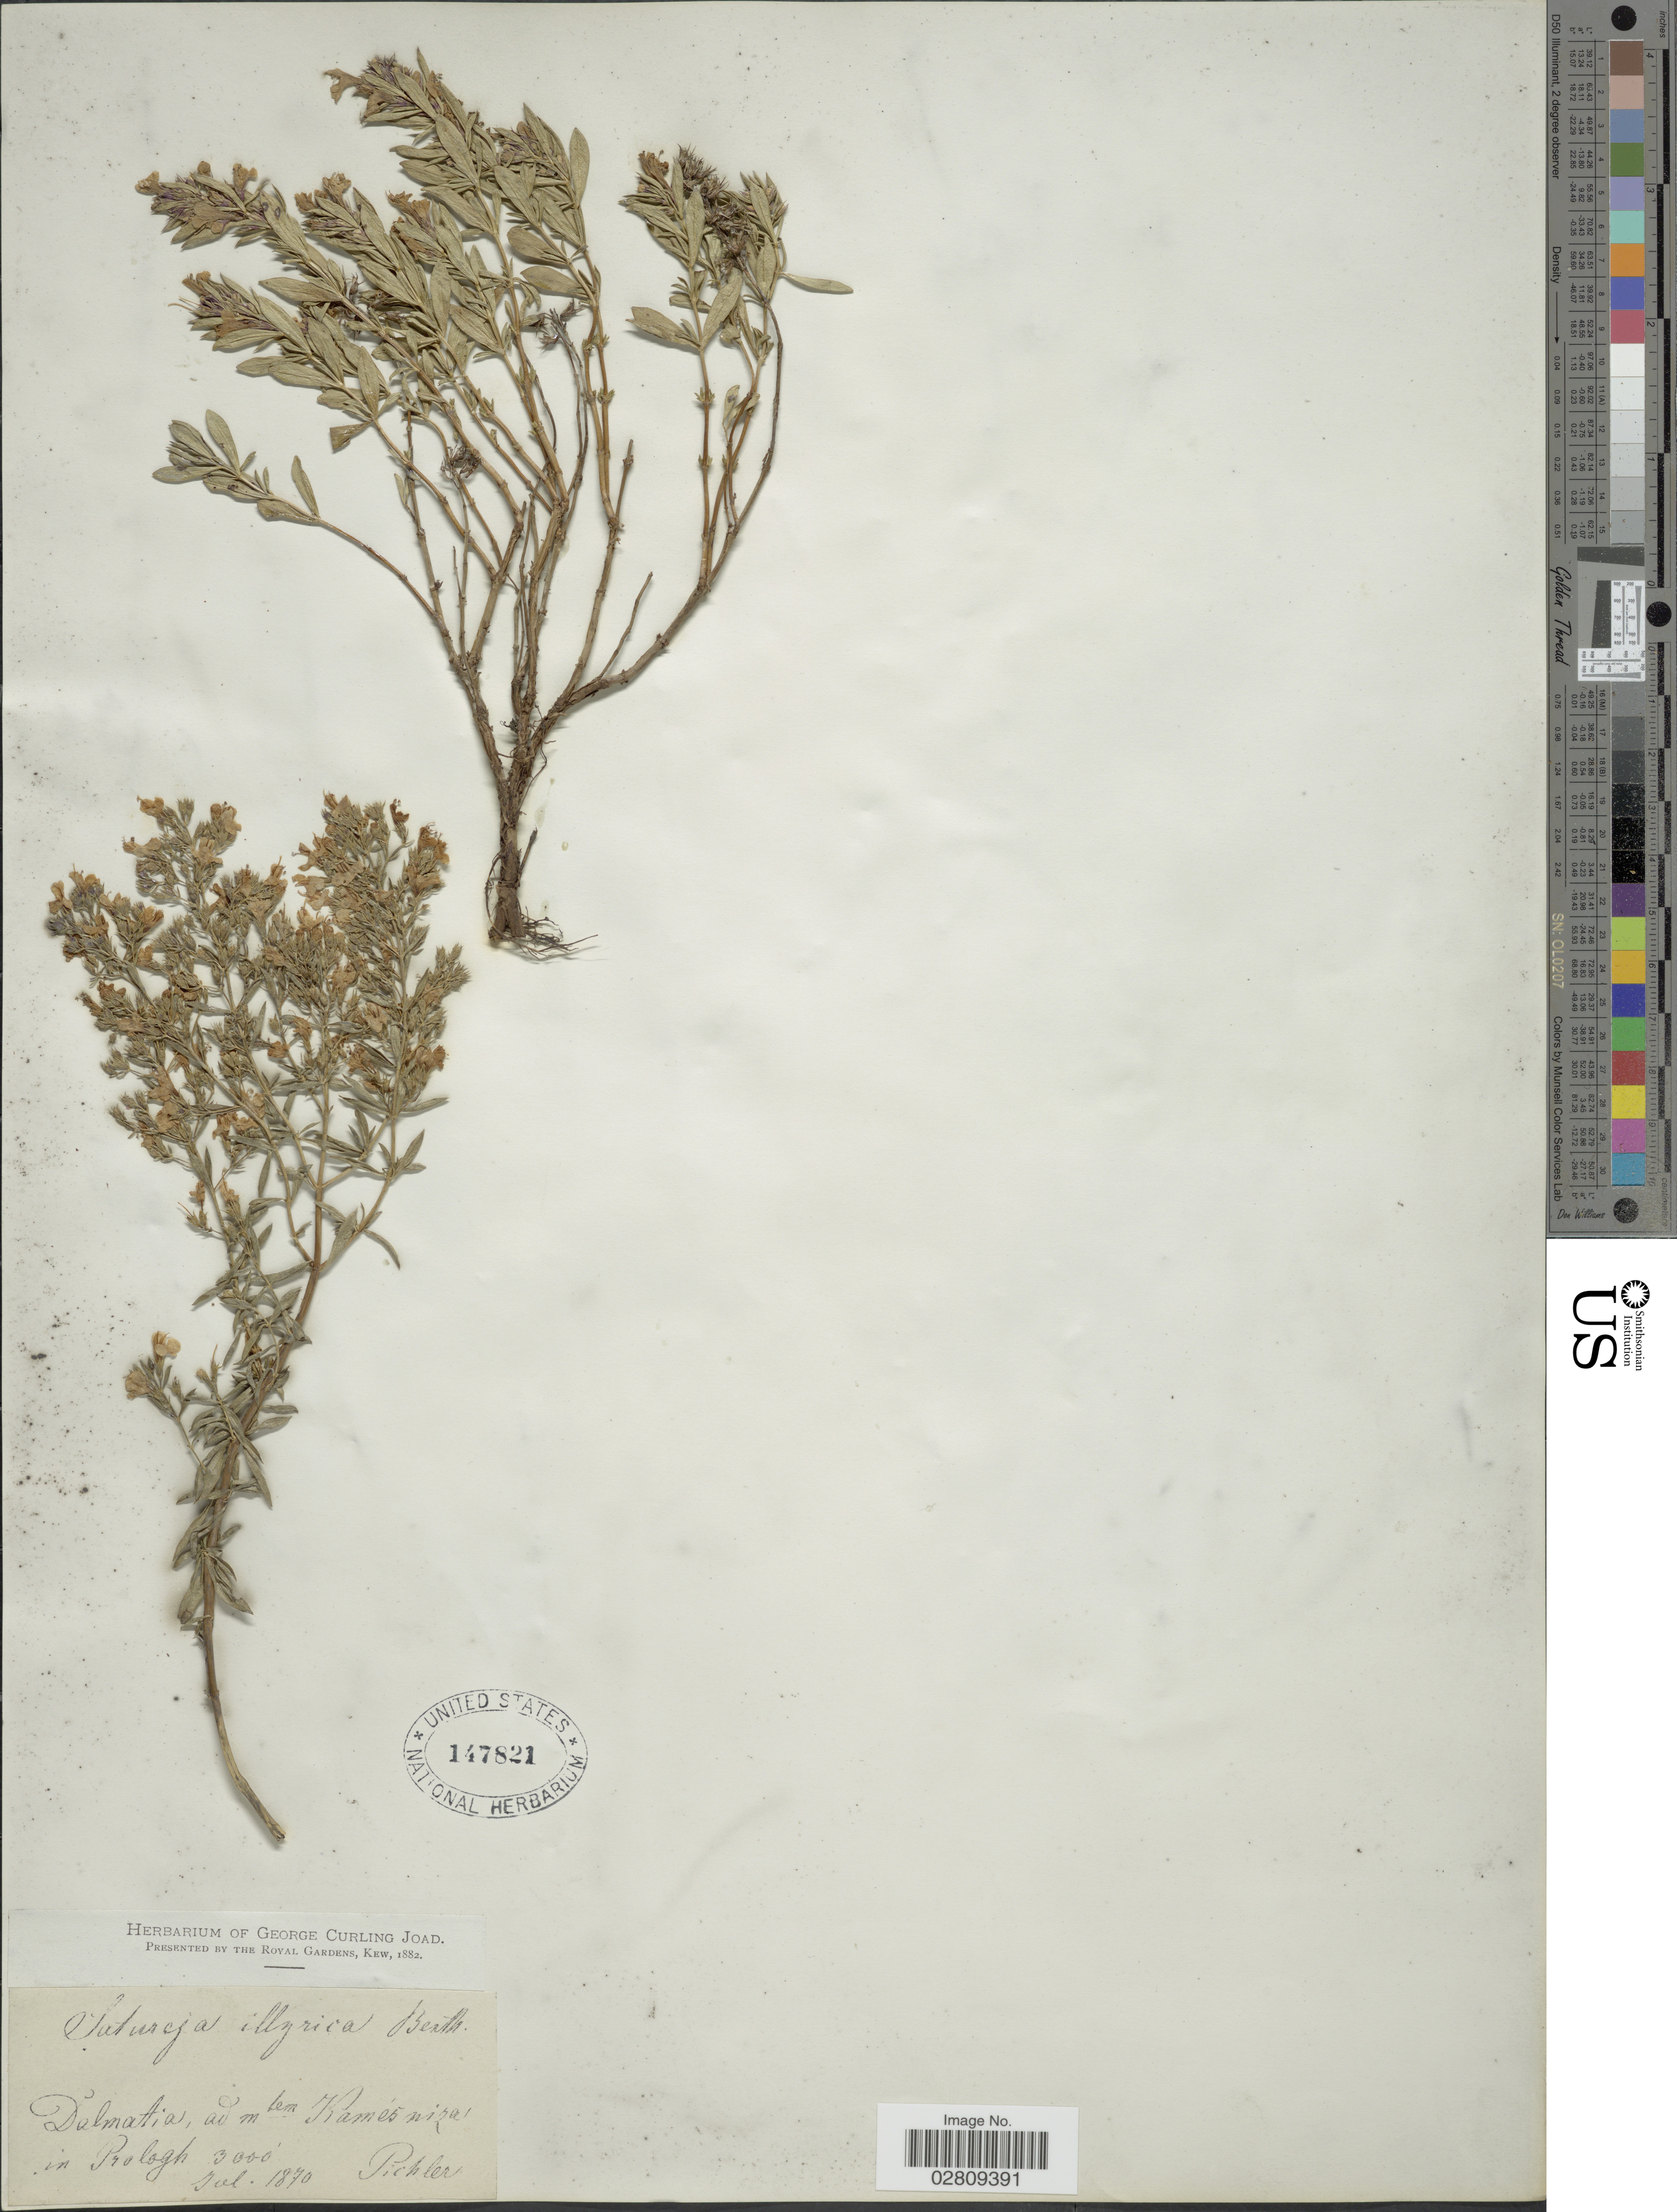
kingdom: Plantae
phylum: Tracheophyta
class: Magnoliopsida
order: Lamiales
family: Lamiaceae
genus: Satureja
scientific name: Satureja subspicata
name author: Bartl. ex Vis.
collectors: Pichler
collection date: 1870-07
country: Croatia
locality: Dalmatia, ad mtem Kamés niza [interpreted] in Prologh.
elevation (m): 914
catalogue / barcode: US 147821